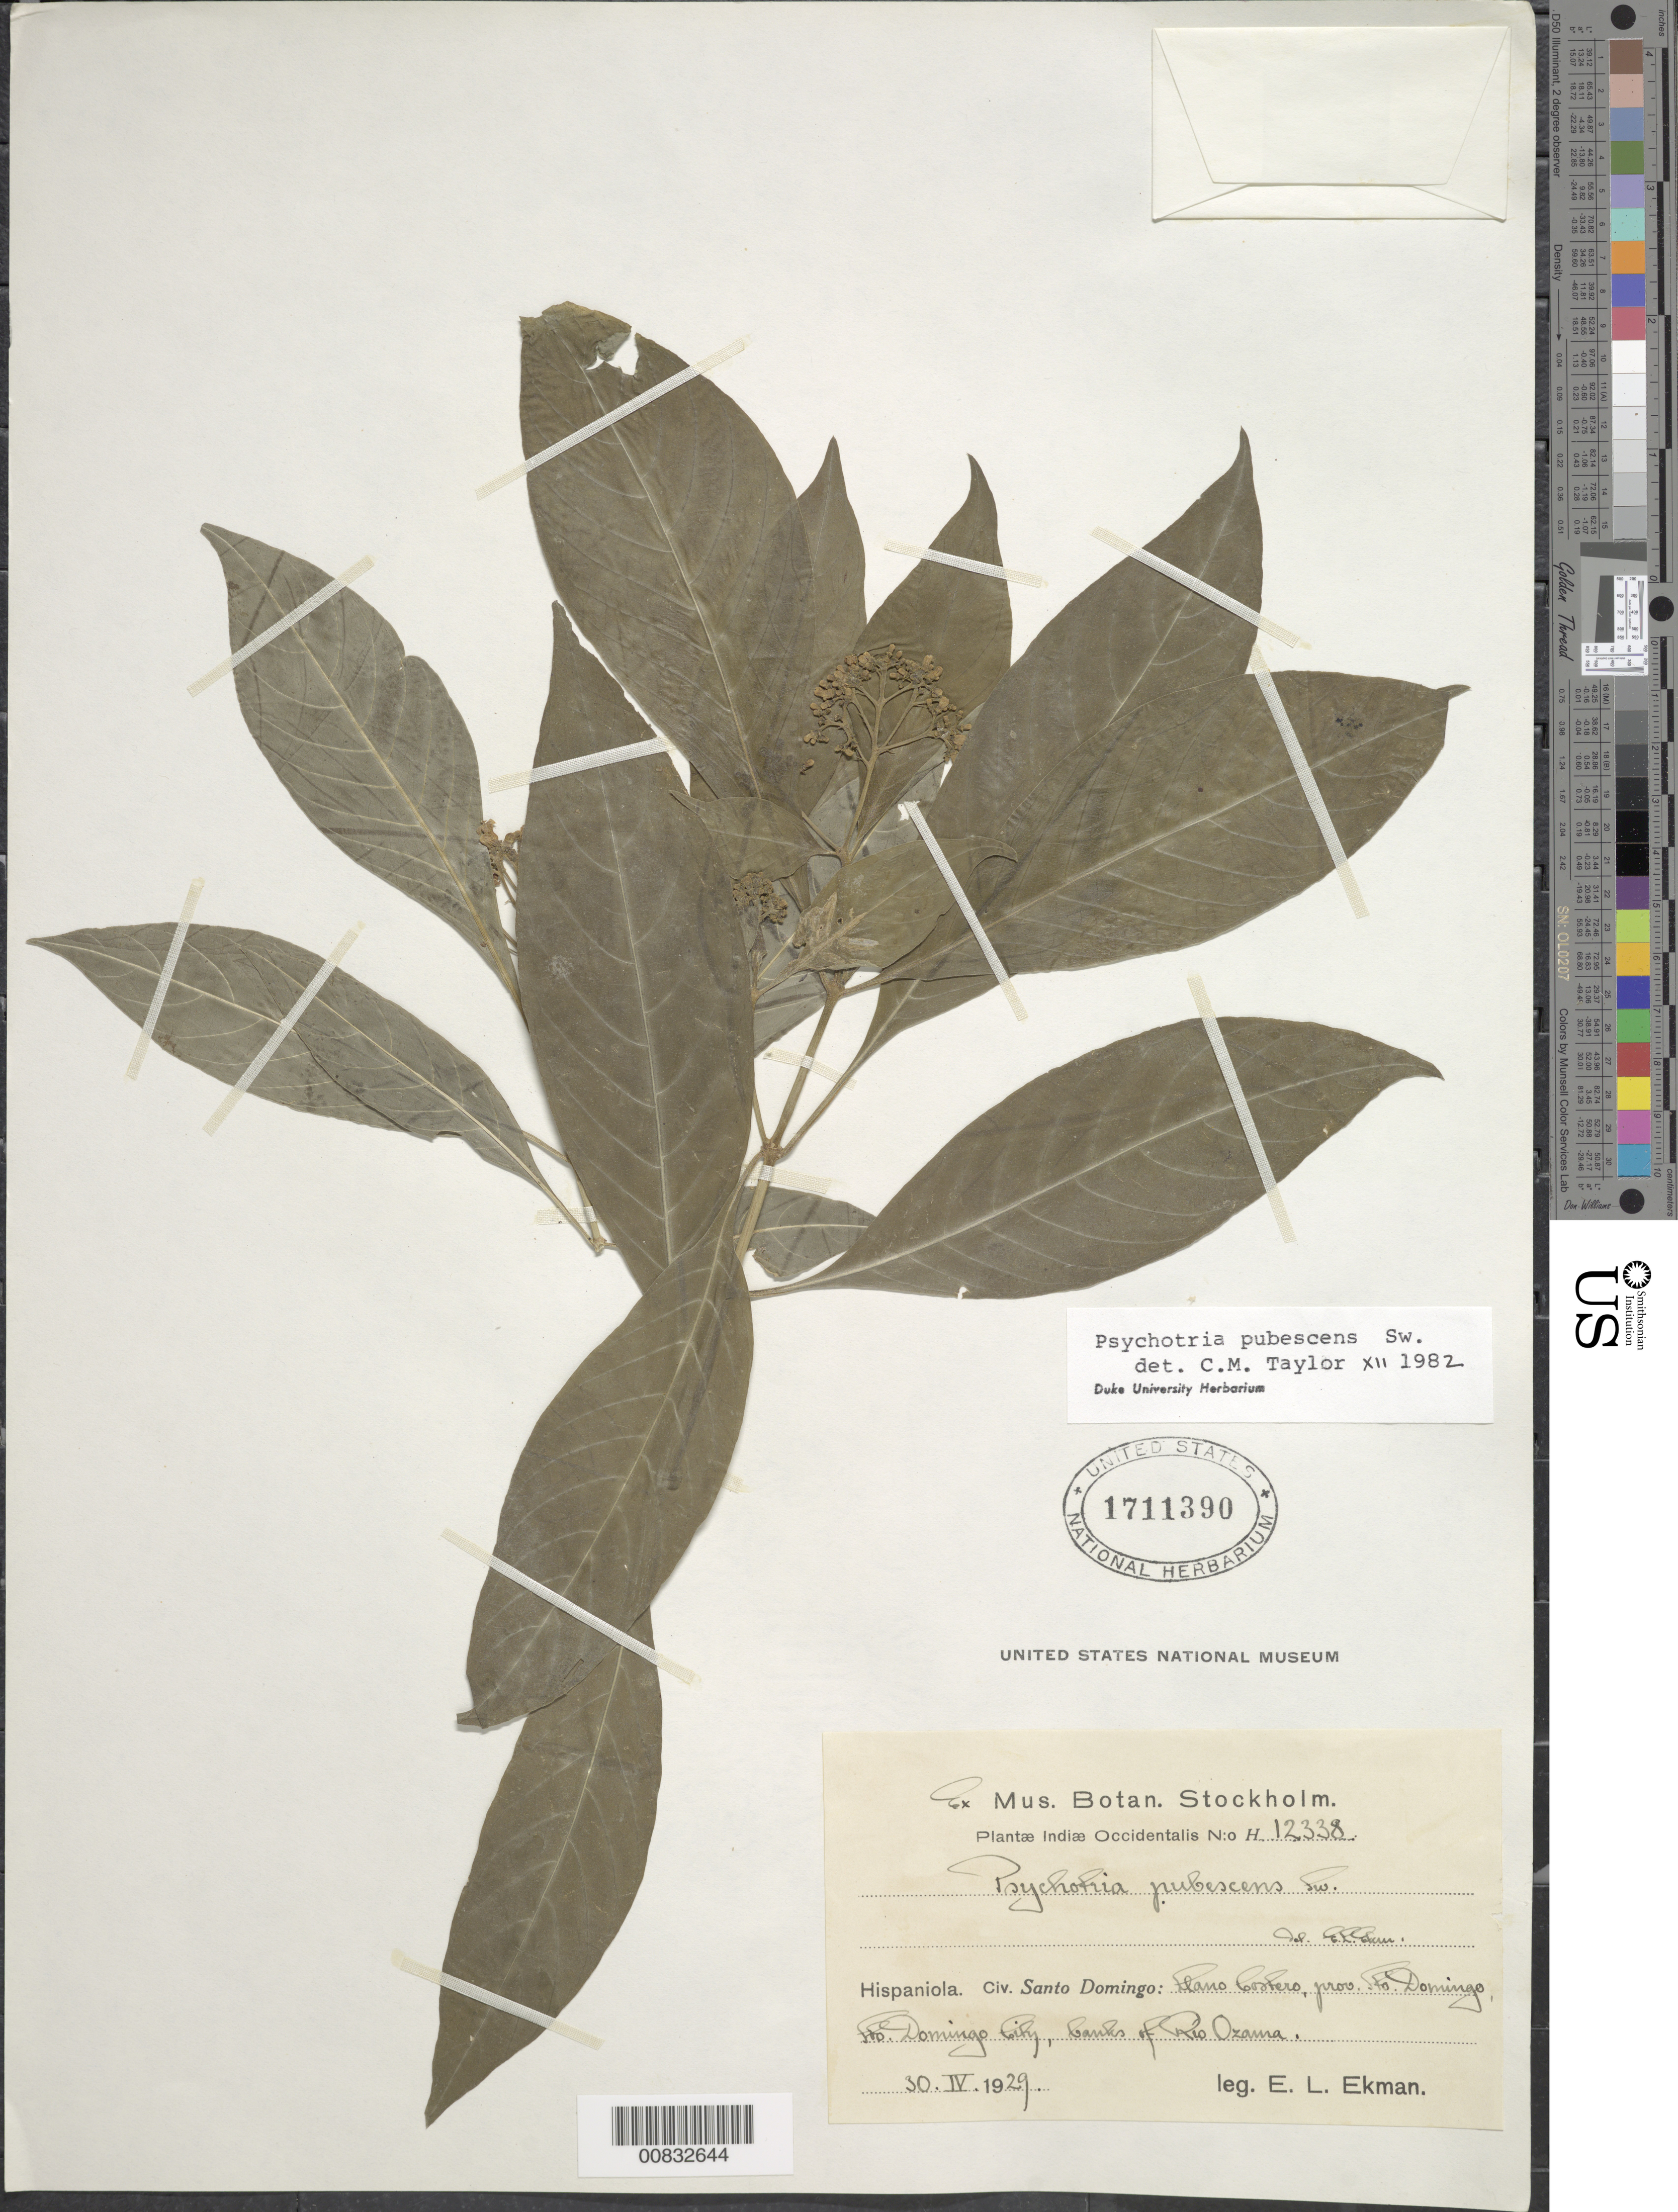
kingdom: Plantae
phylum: Tracheophyta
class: Magnoliopsida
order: Gentianales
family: Rubiaceae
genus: Psychotria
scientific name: Psychotria pubescens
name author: Sw.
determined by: Taylor, Charlotte M.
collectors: E. L. Ekman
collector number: H 12338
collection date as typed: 30 Apr 1929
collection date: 1929-04-30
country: Dominican Republic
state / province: Distrito Nacional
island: Hispaniola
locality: Llano Costero, Santo Domingo City, Río Ozama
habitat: Banks of rio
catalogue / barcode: US 1711390